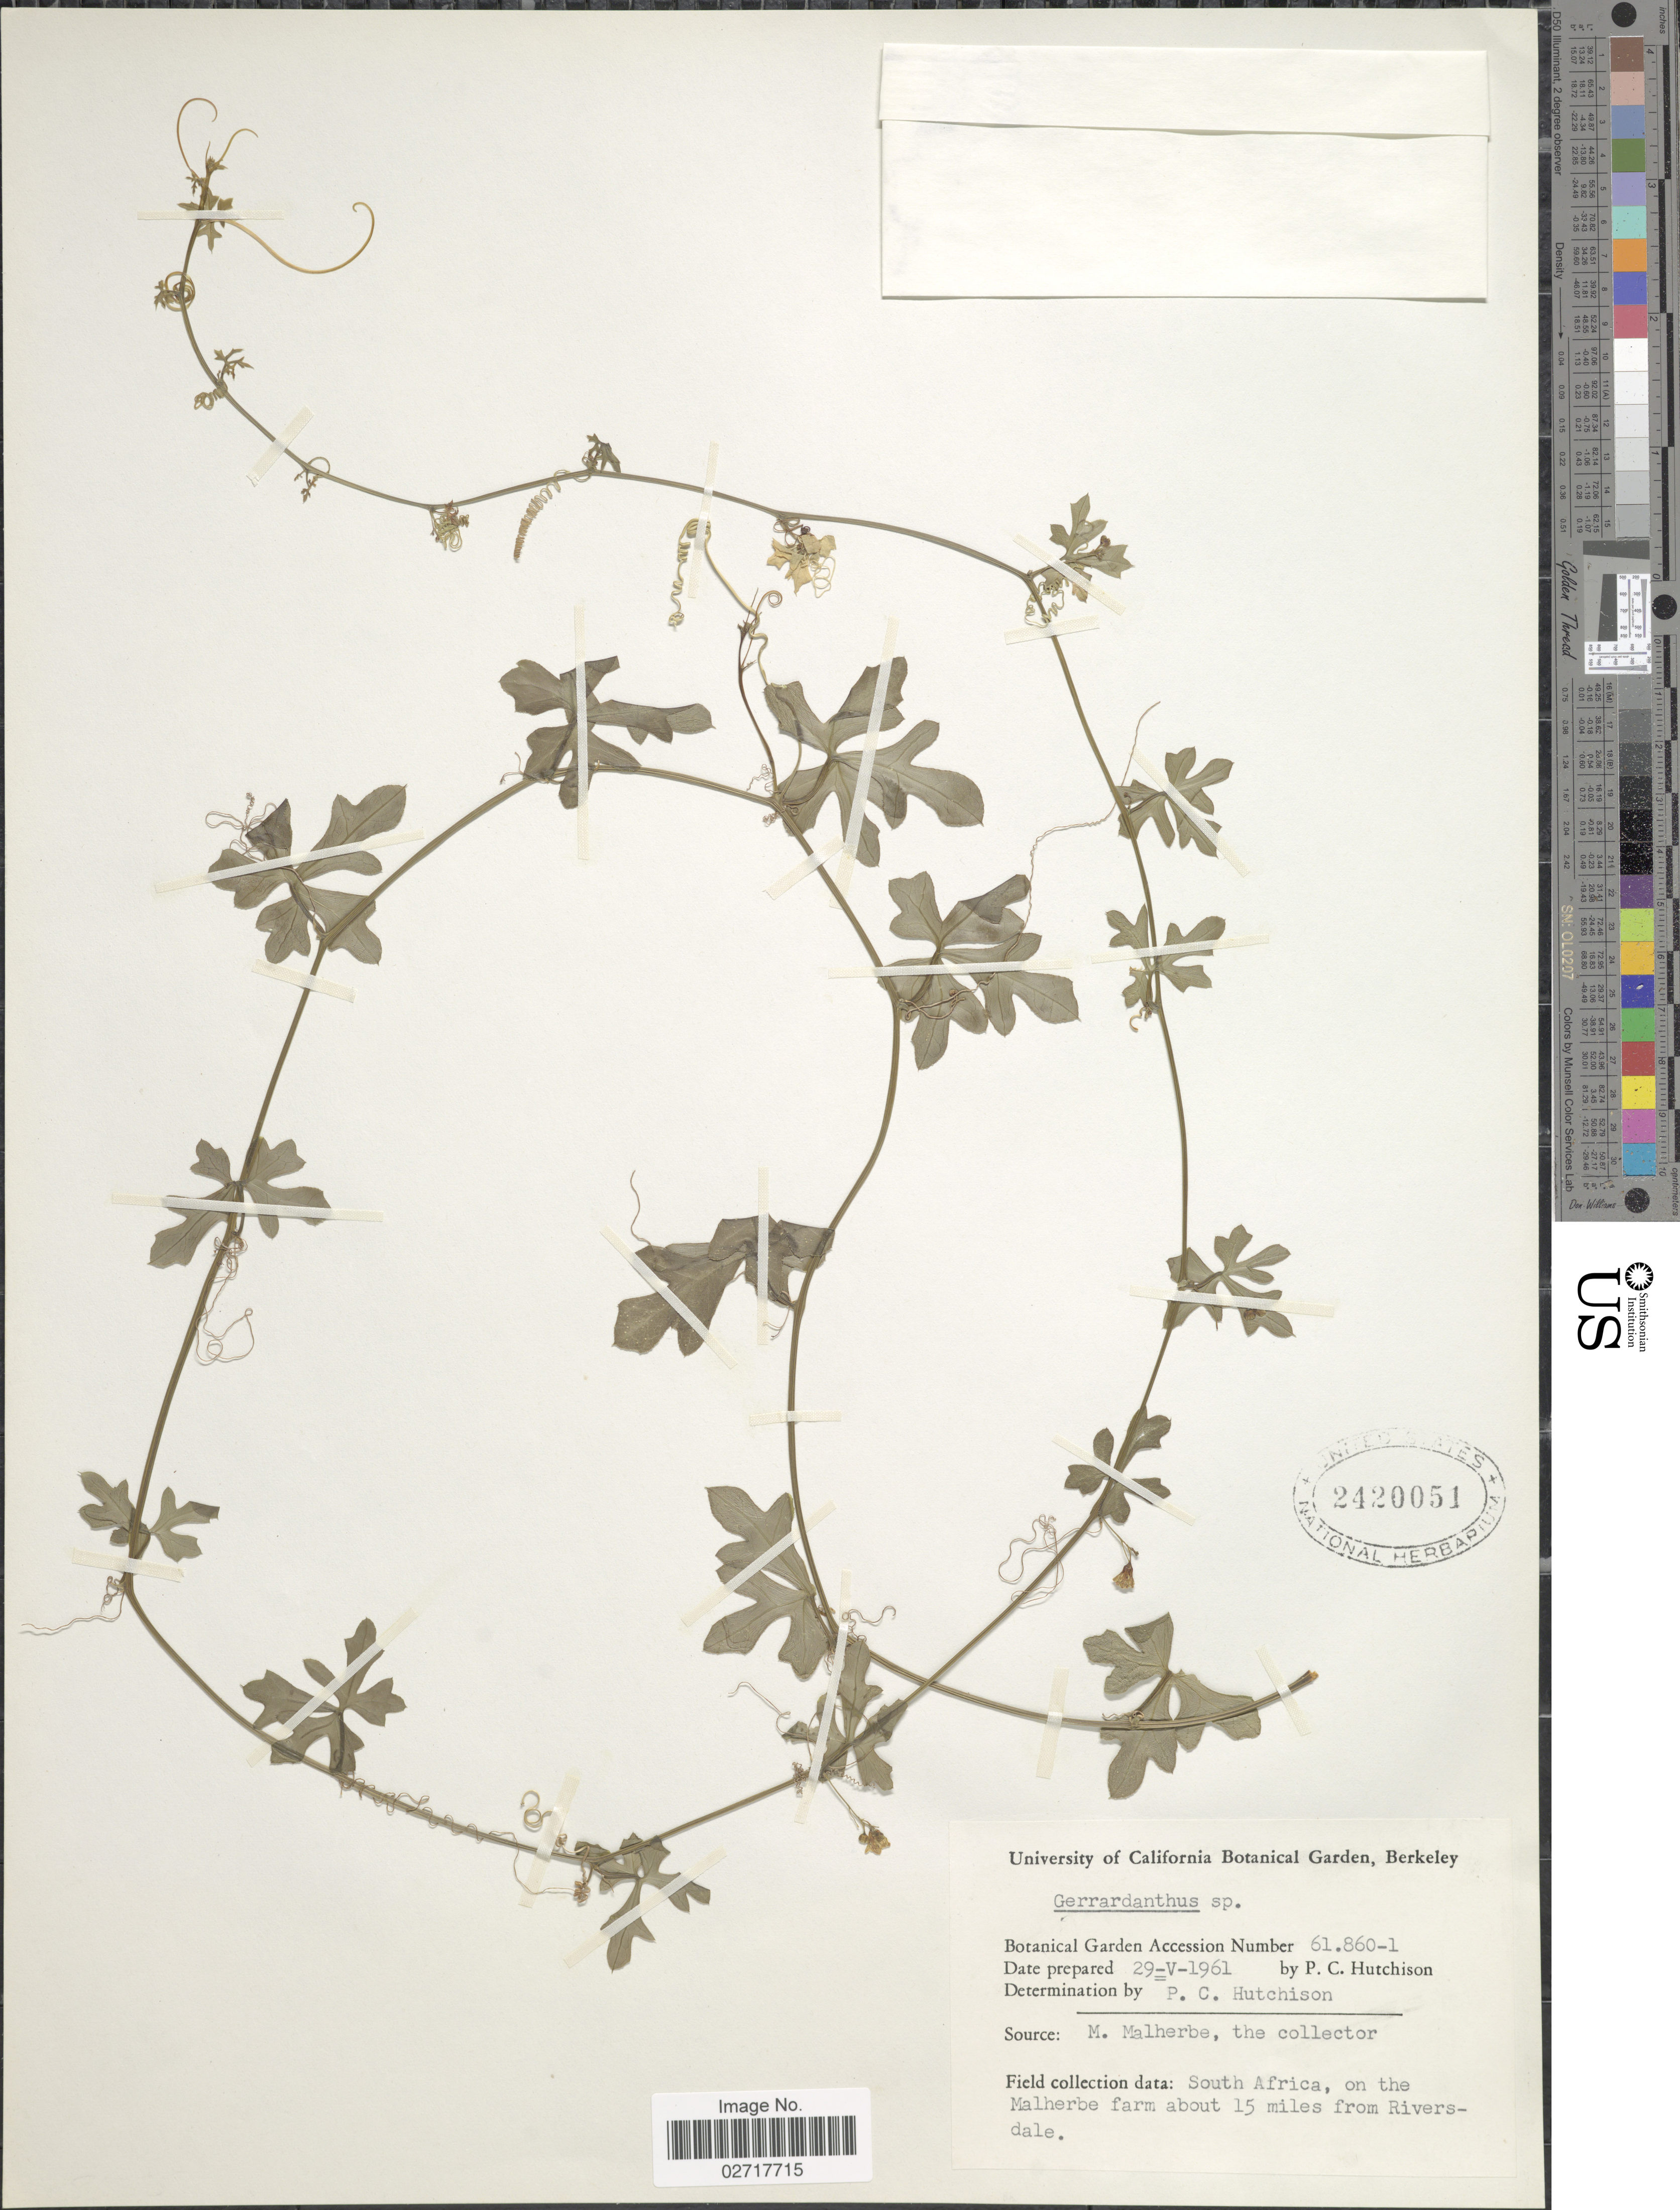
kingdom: Plantae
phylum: Tracheophyta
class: Magnoliopsida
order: Cucurbitales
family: Cucurbitaceae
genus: Gerrardanthus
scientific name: Gerrardanthus sp.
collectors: M. Malherbe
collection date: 1961-05-19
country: South Africa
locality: On the Malherbe farm about 15 miles from Riversdale [unsure placement]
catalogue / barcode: US 2420051